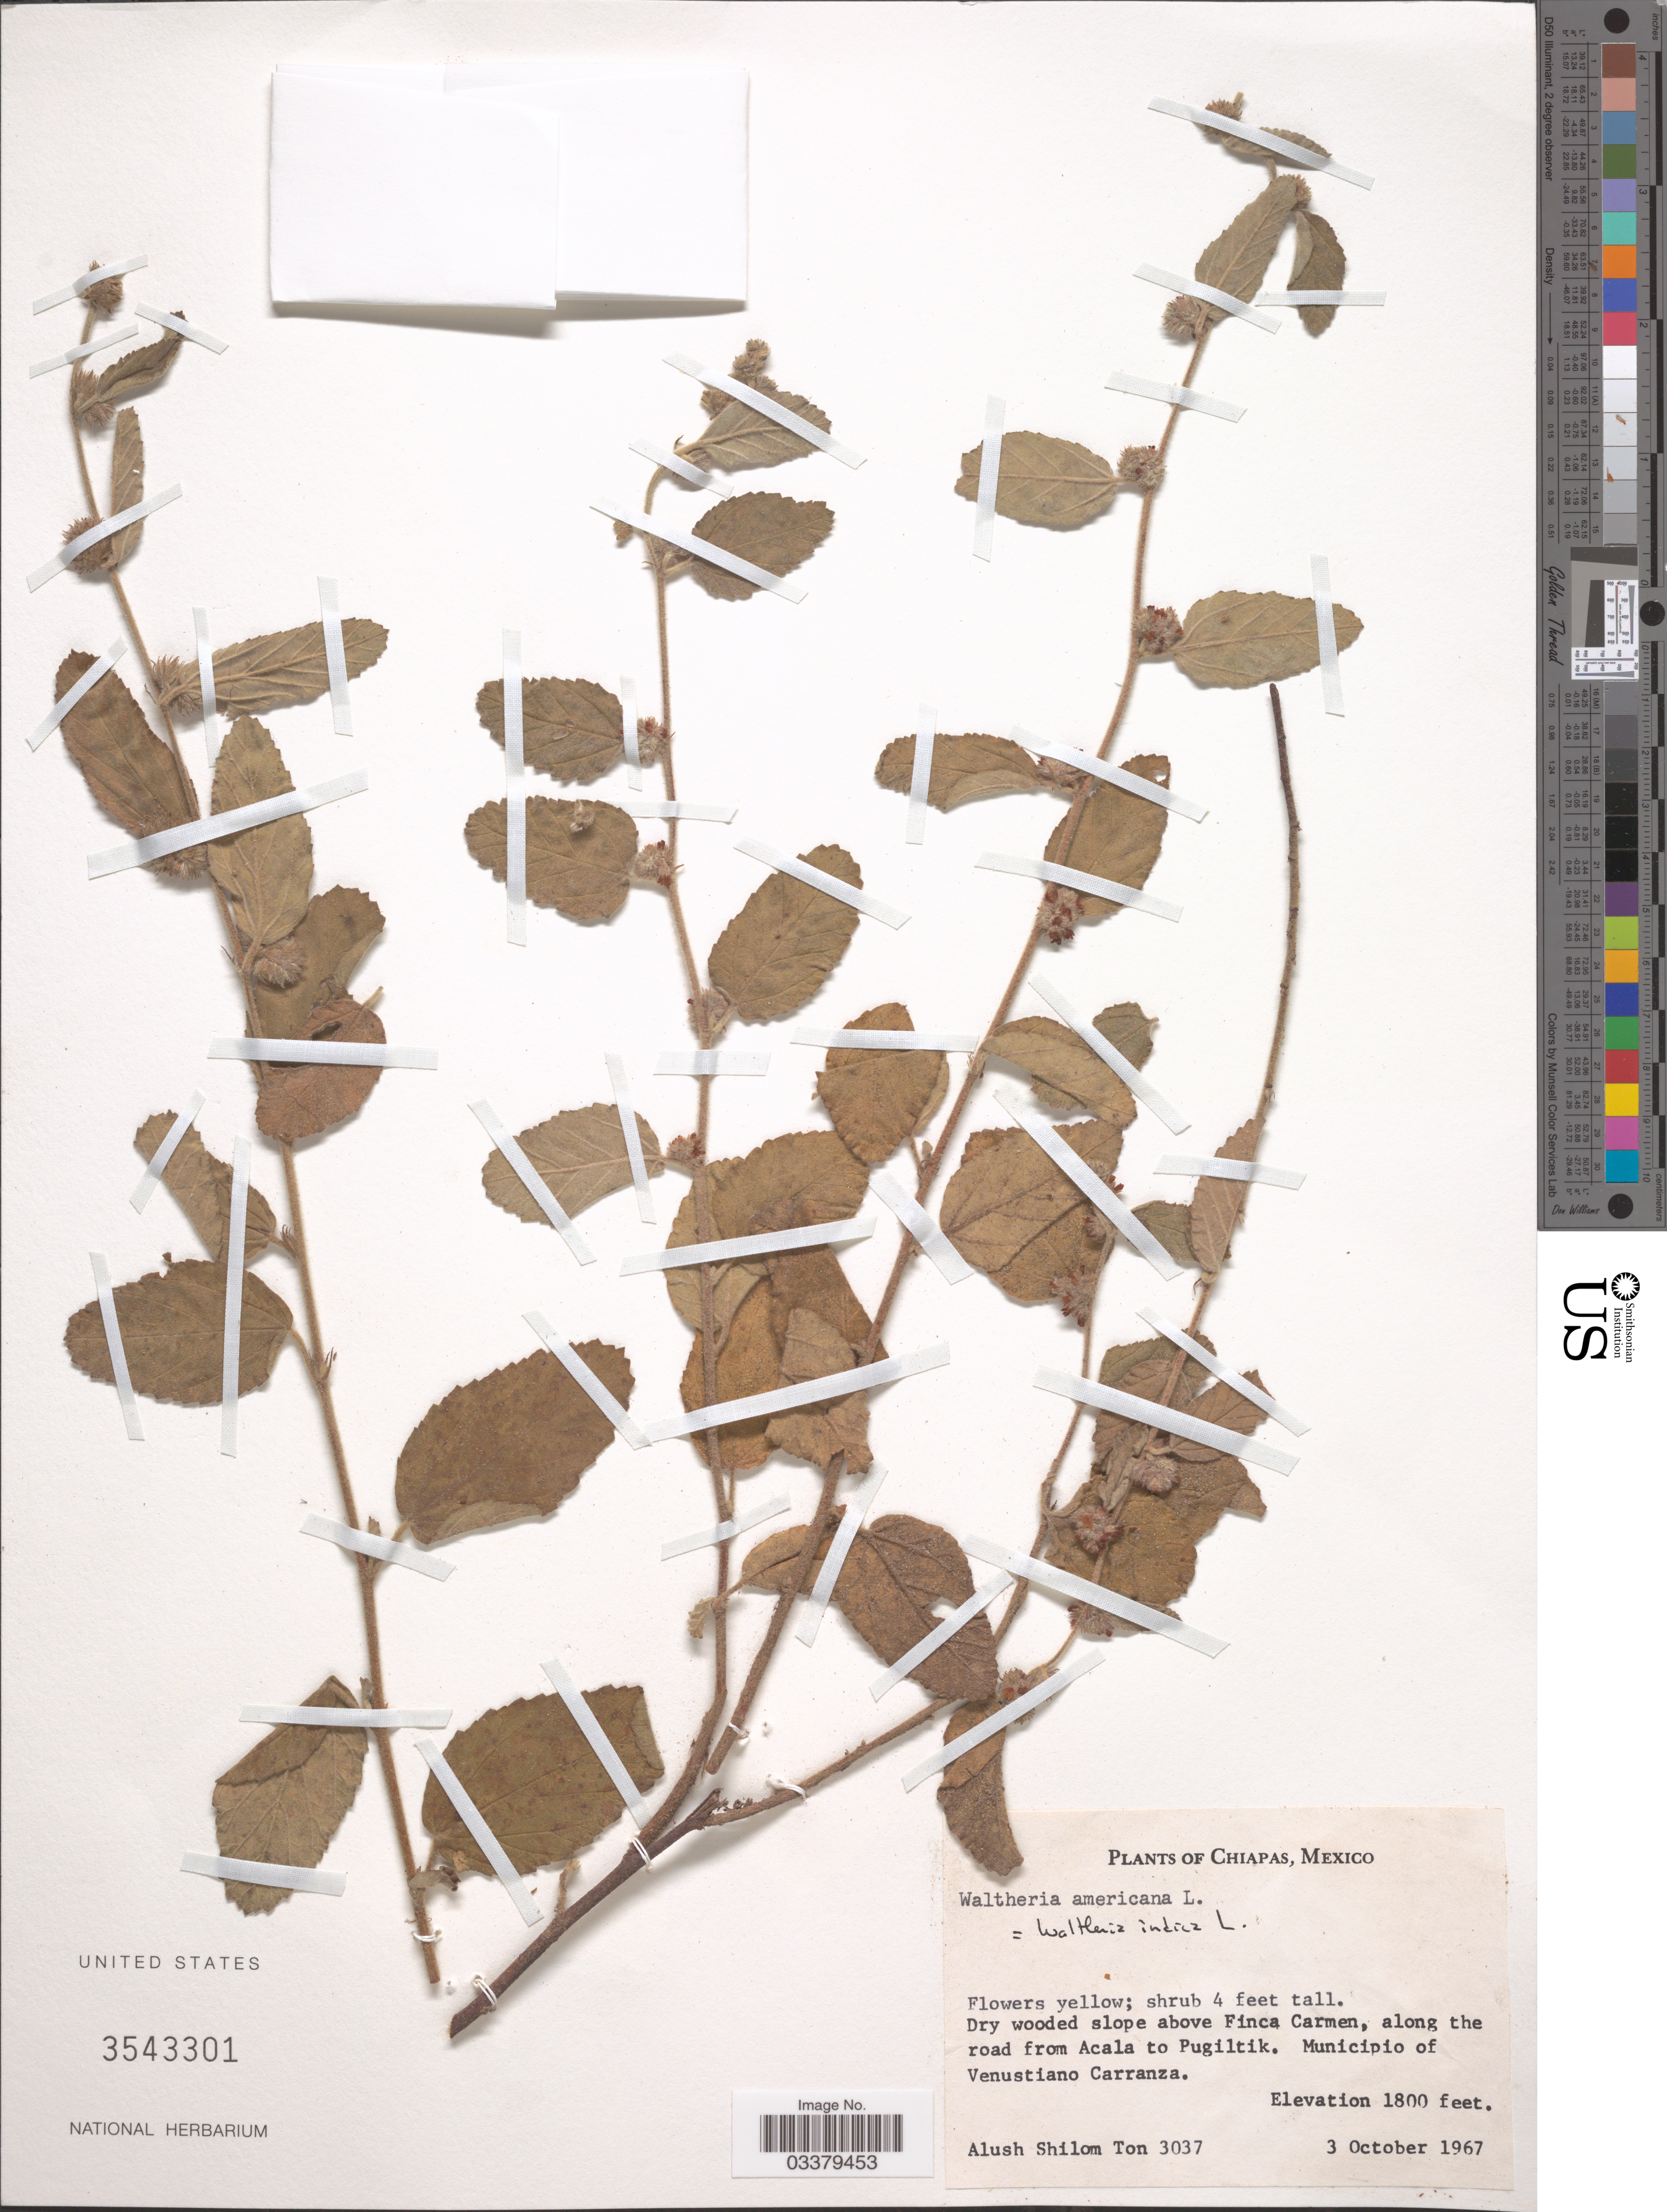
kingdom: Plantae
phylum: Tracheophyta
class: Magnoliopsida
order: Malvales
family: Malvaceae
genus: Waltheria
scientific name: Waltheria indica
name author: L.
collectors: A. M. Ton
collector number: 3037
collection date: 1967-10-03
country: Mexico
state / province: Chiapas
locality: Dry wooded slope above Finca Carmen, along the road from Acala to Pugiltik. Municipio of Venustiano Carranza.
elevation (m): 549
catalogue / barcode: US 3543301